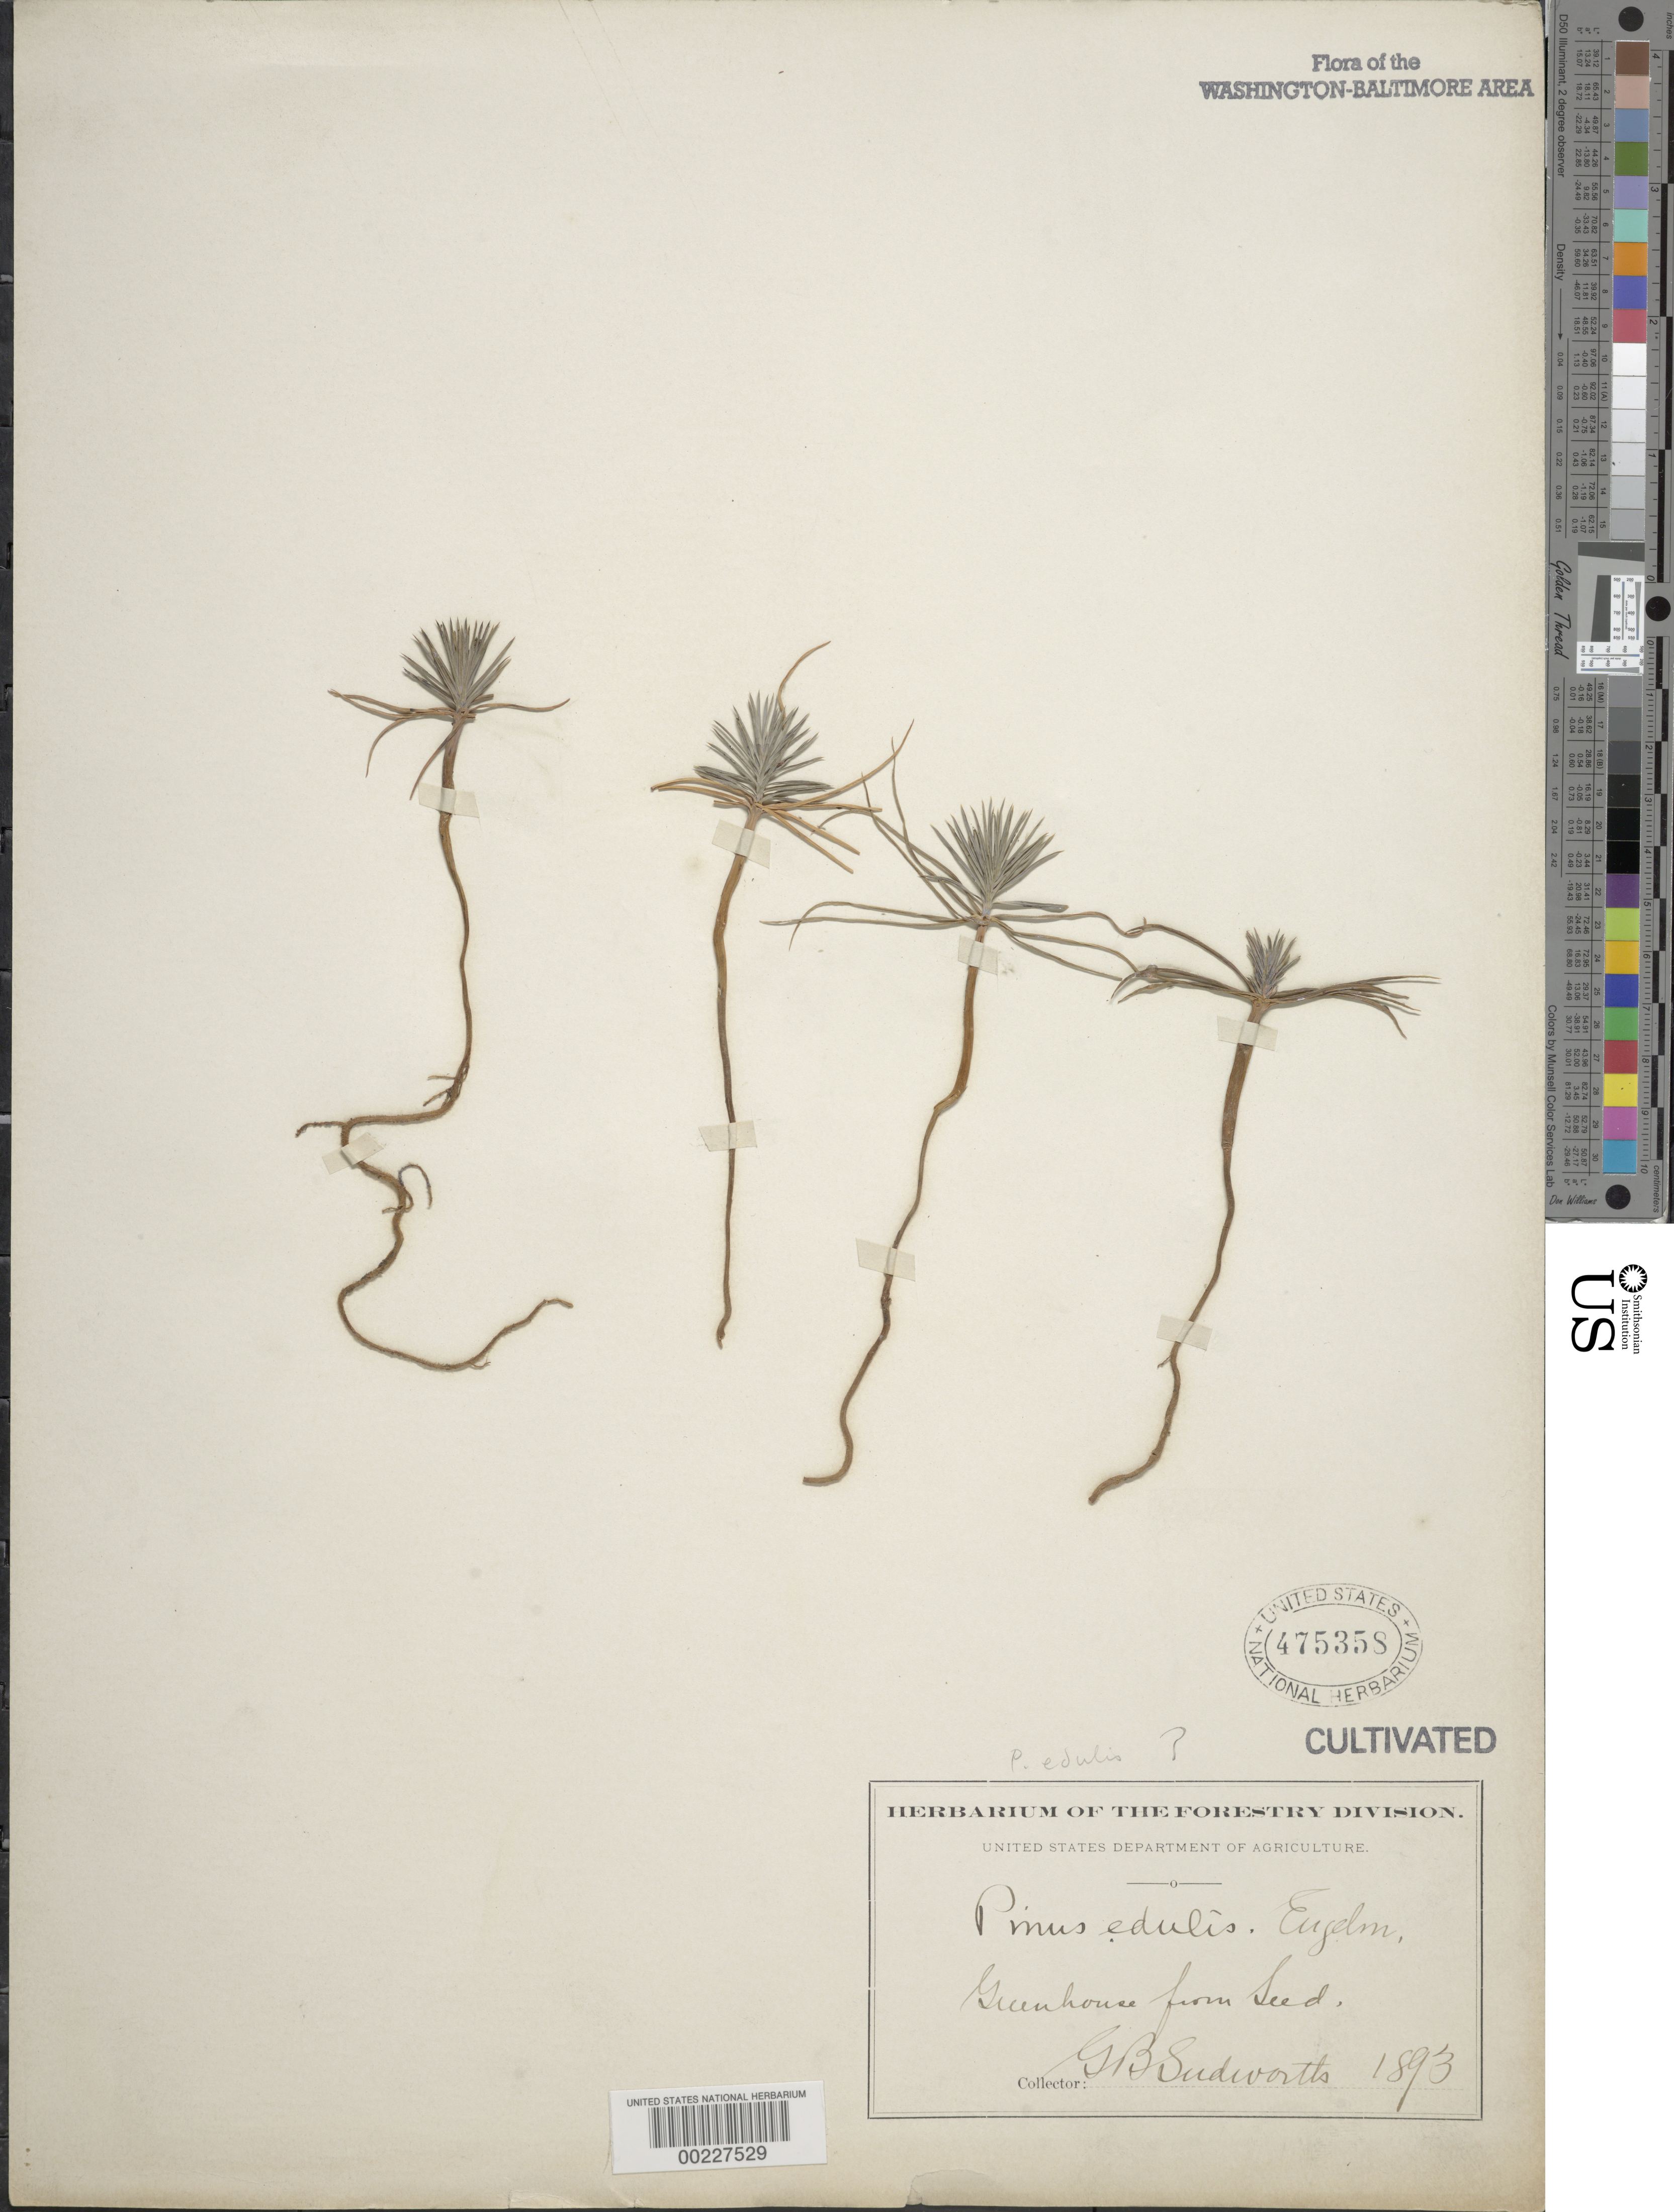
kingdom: Plantae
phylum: Tracheophyta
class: Pinopsida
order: Pinales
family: Pinaceae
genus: Pinus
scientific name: Pinus edulis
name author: Engelm.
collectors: G. B. Sudworth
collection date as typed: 1893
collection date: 1893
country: United States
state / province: District of Columbia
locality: Greenhouse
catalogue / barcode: US 475358